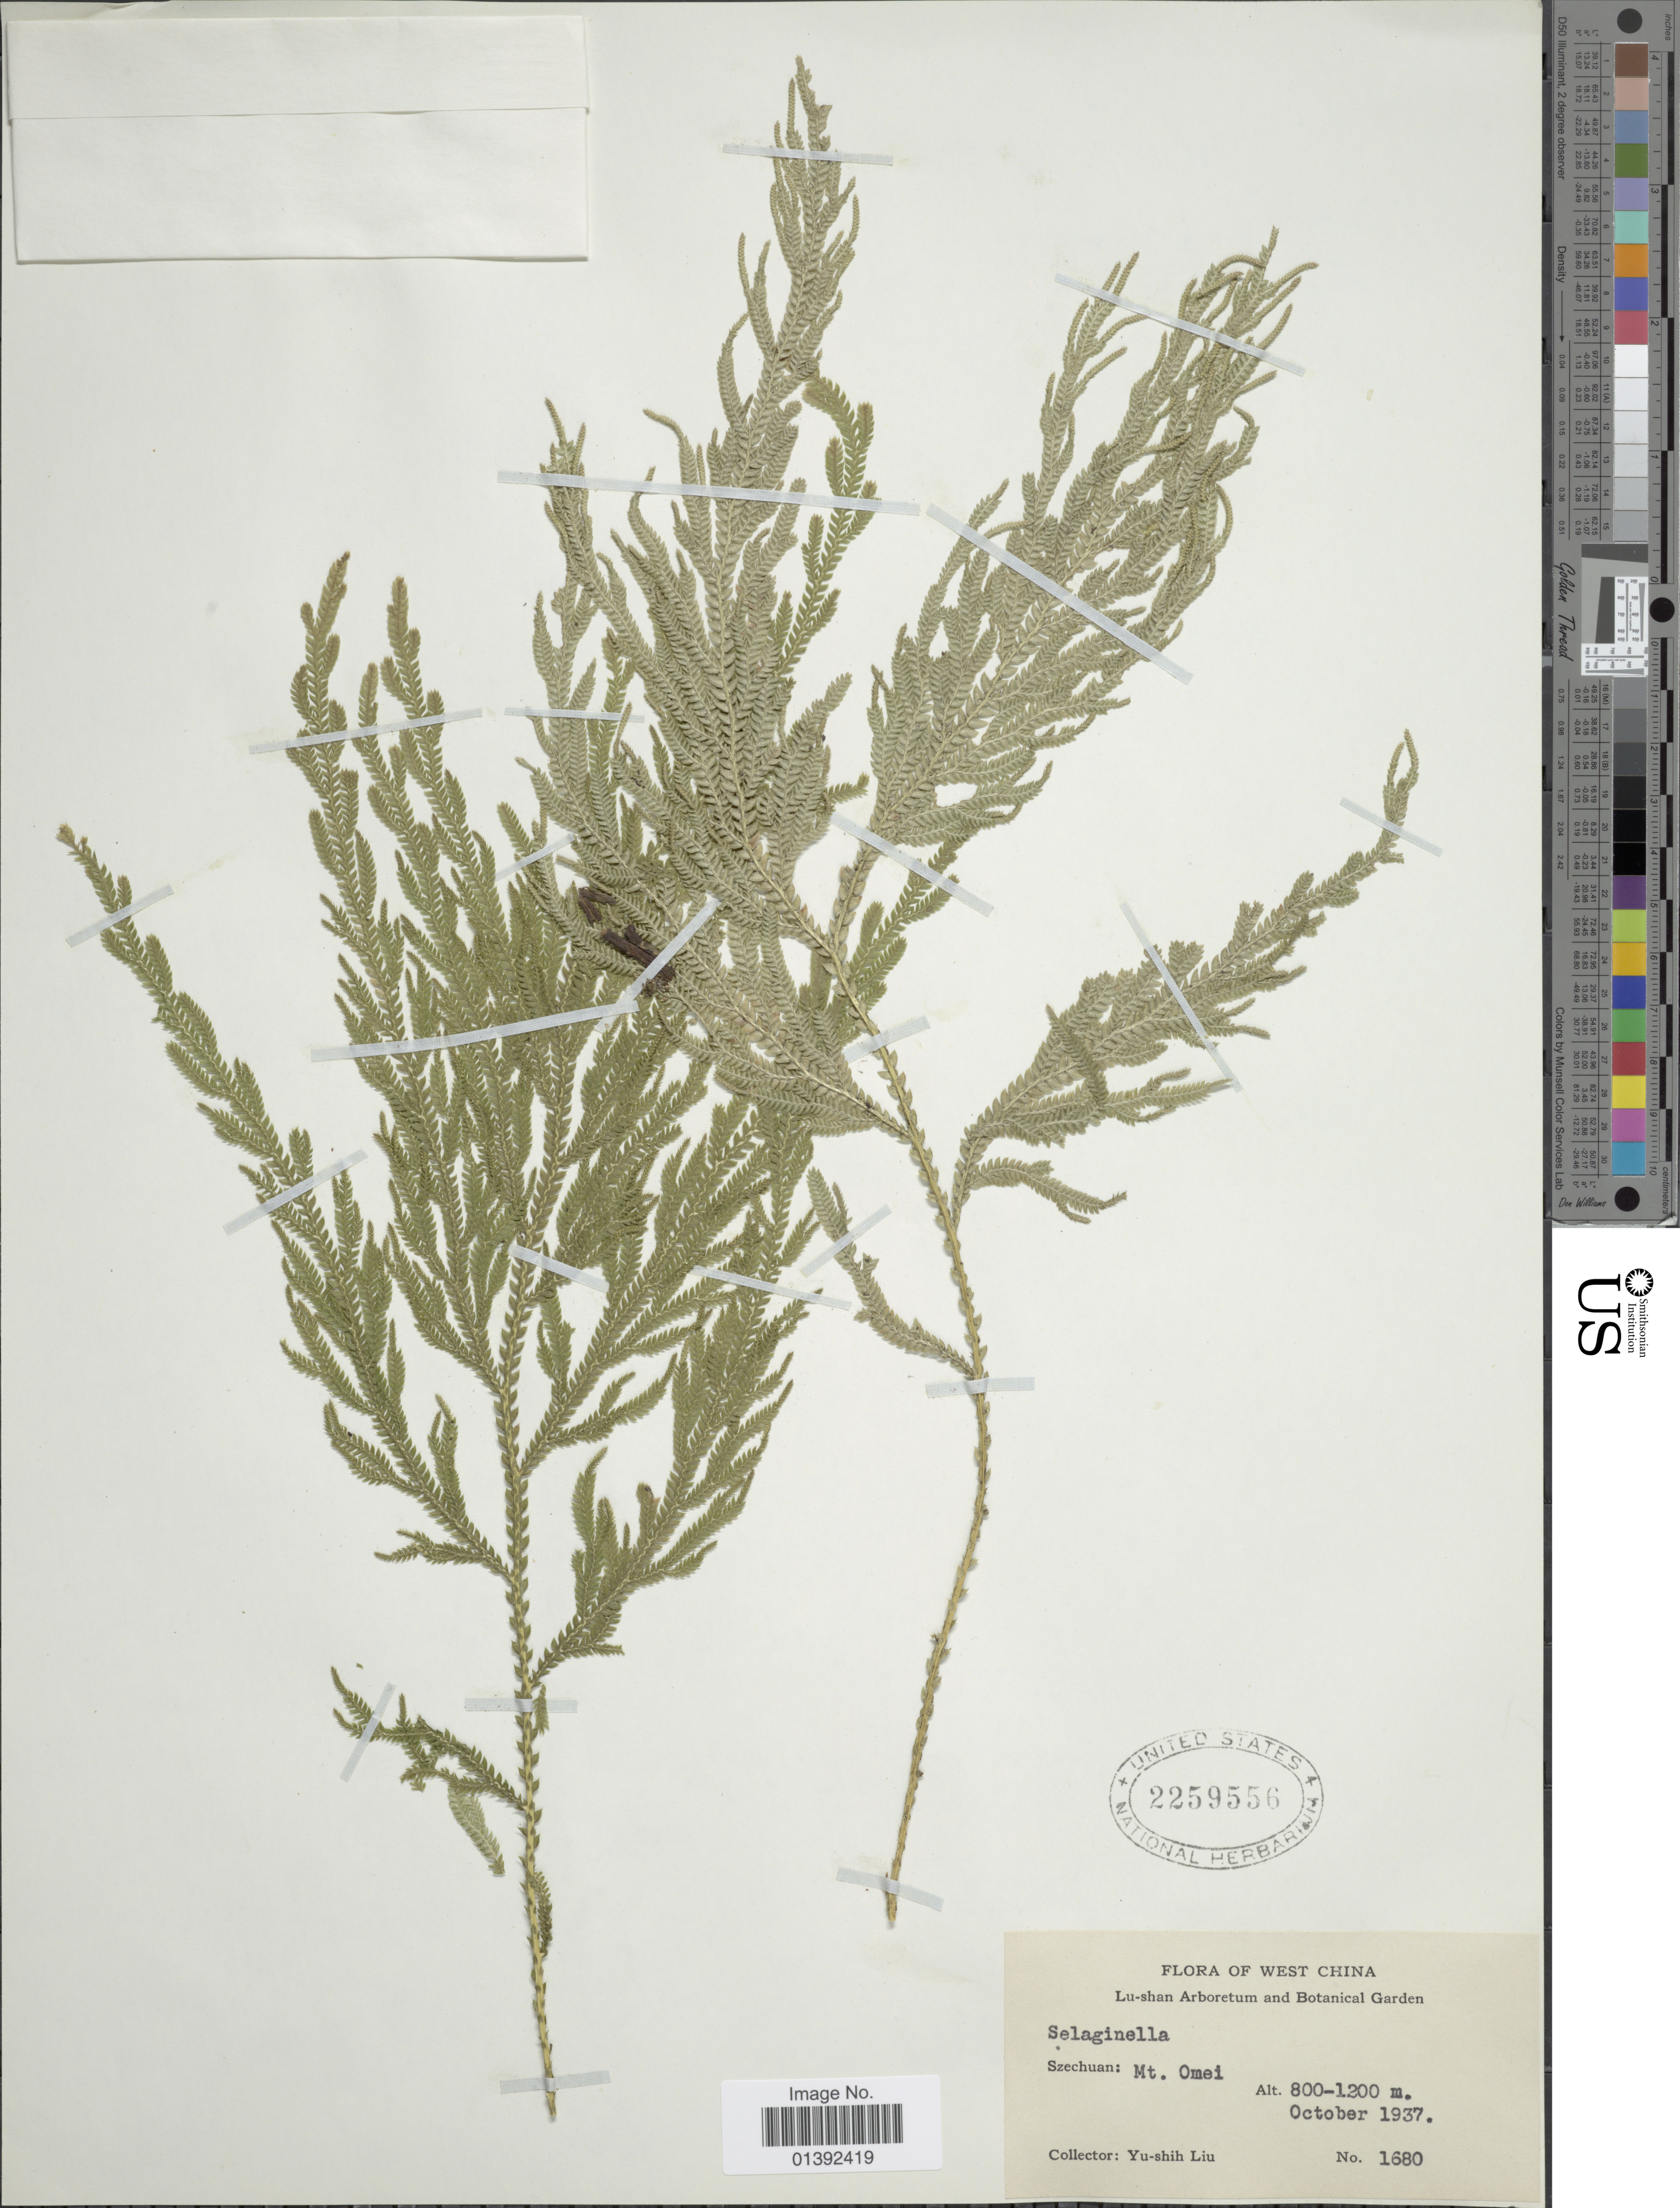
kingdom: Plantae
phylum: Tracheophyta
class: Lycopodiopsida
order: Selaginellales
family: Selaginellaceae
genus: Selaginella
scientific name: Selaginella sp.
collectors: Y.-S. Liu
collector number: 1680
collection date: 1937-10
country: China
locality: West China, Szechuan: Mt. Omei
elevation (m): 800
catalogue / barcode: US 2259556